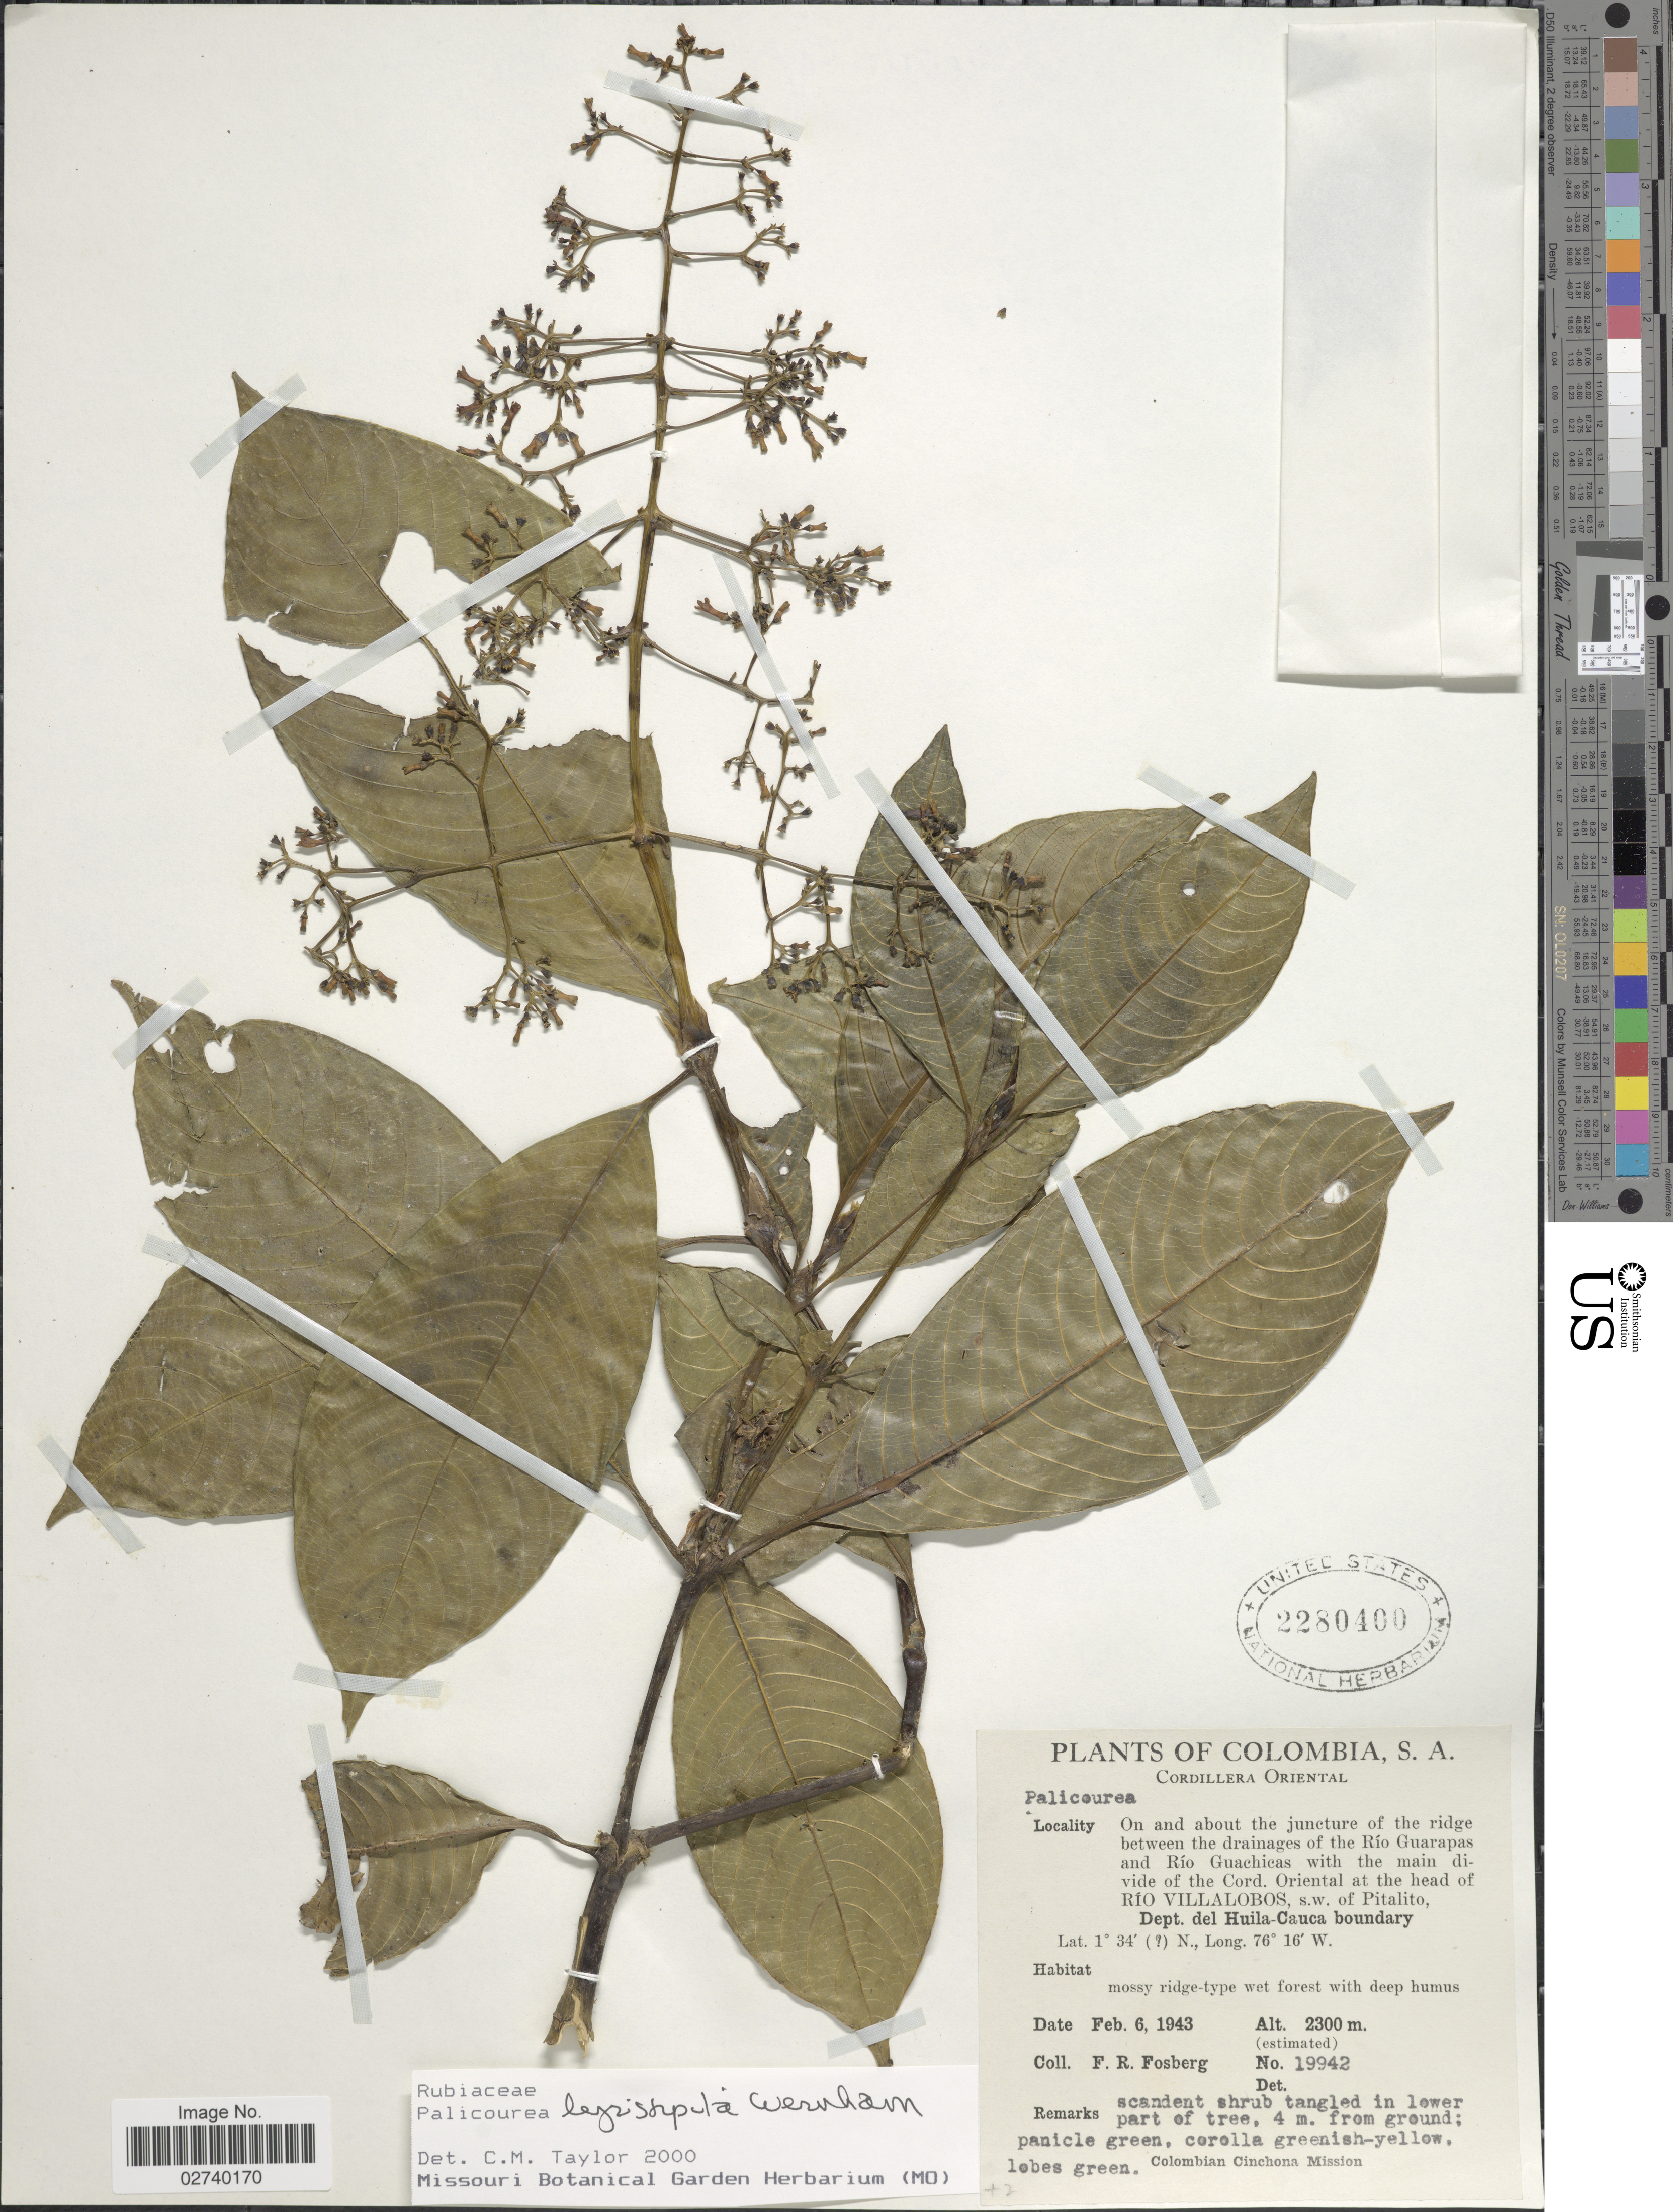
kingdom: Plantae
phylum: Tracheophyta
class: Magnoliopsida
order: Gentianales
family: Rubiaceae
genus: Palicourea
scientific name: Palicourea lyristipula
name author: Wernham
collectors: F. R. Fosberg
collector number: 19942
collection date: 1943-02-06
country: Colombia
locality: Cordillera Oriental, on and about the juncture of the ridge between the drainages of the Rio Guachicas with the main divide of the Cord. Oriental at the head of Rio Villalobos, s.w. of Pitalito, Dept. del Huila-Cauca boundary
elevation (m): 2300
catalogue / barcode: US 2280400